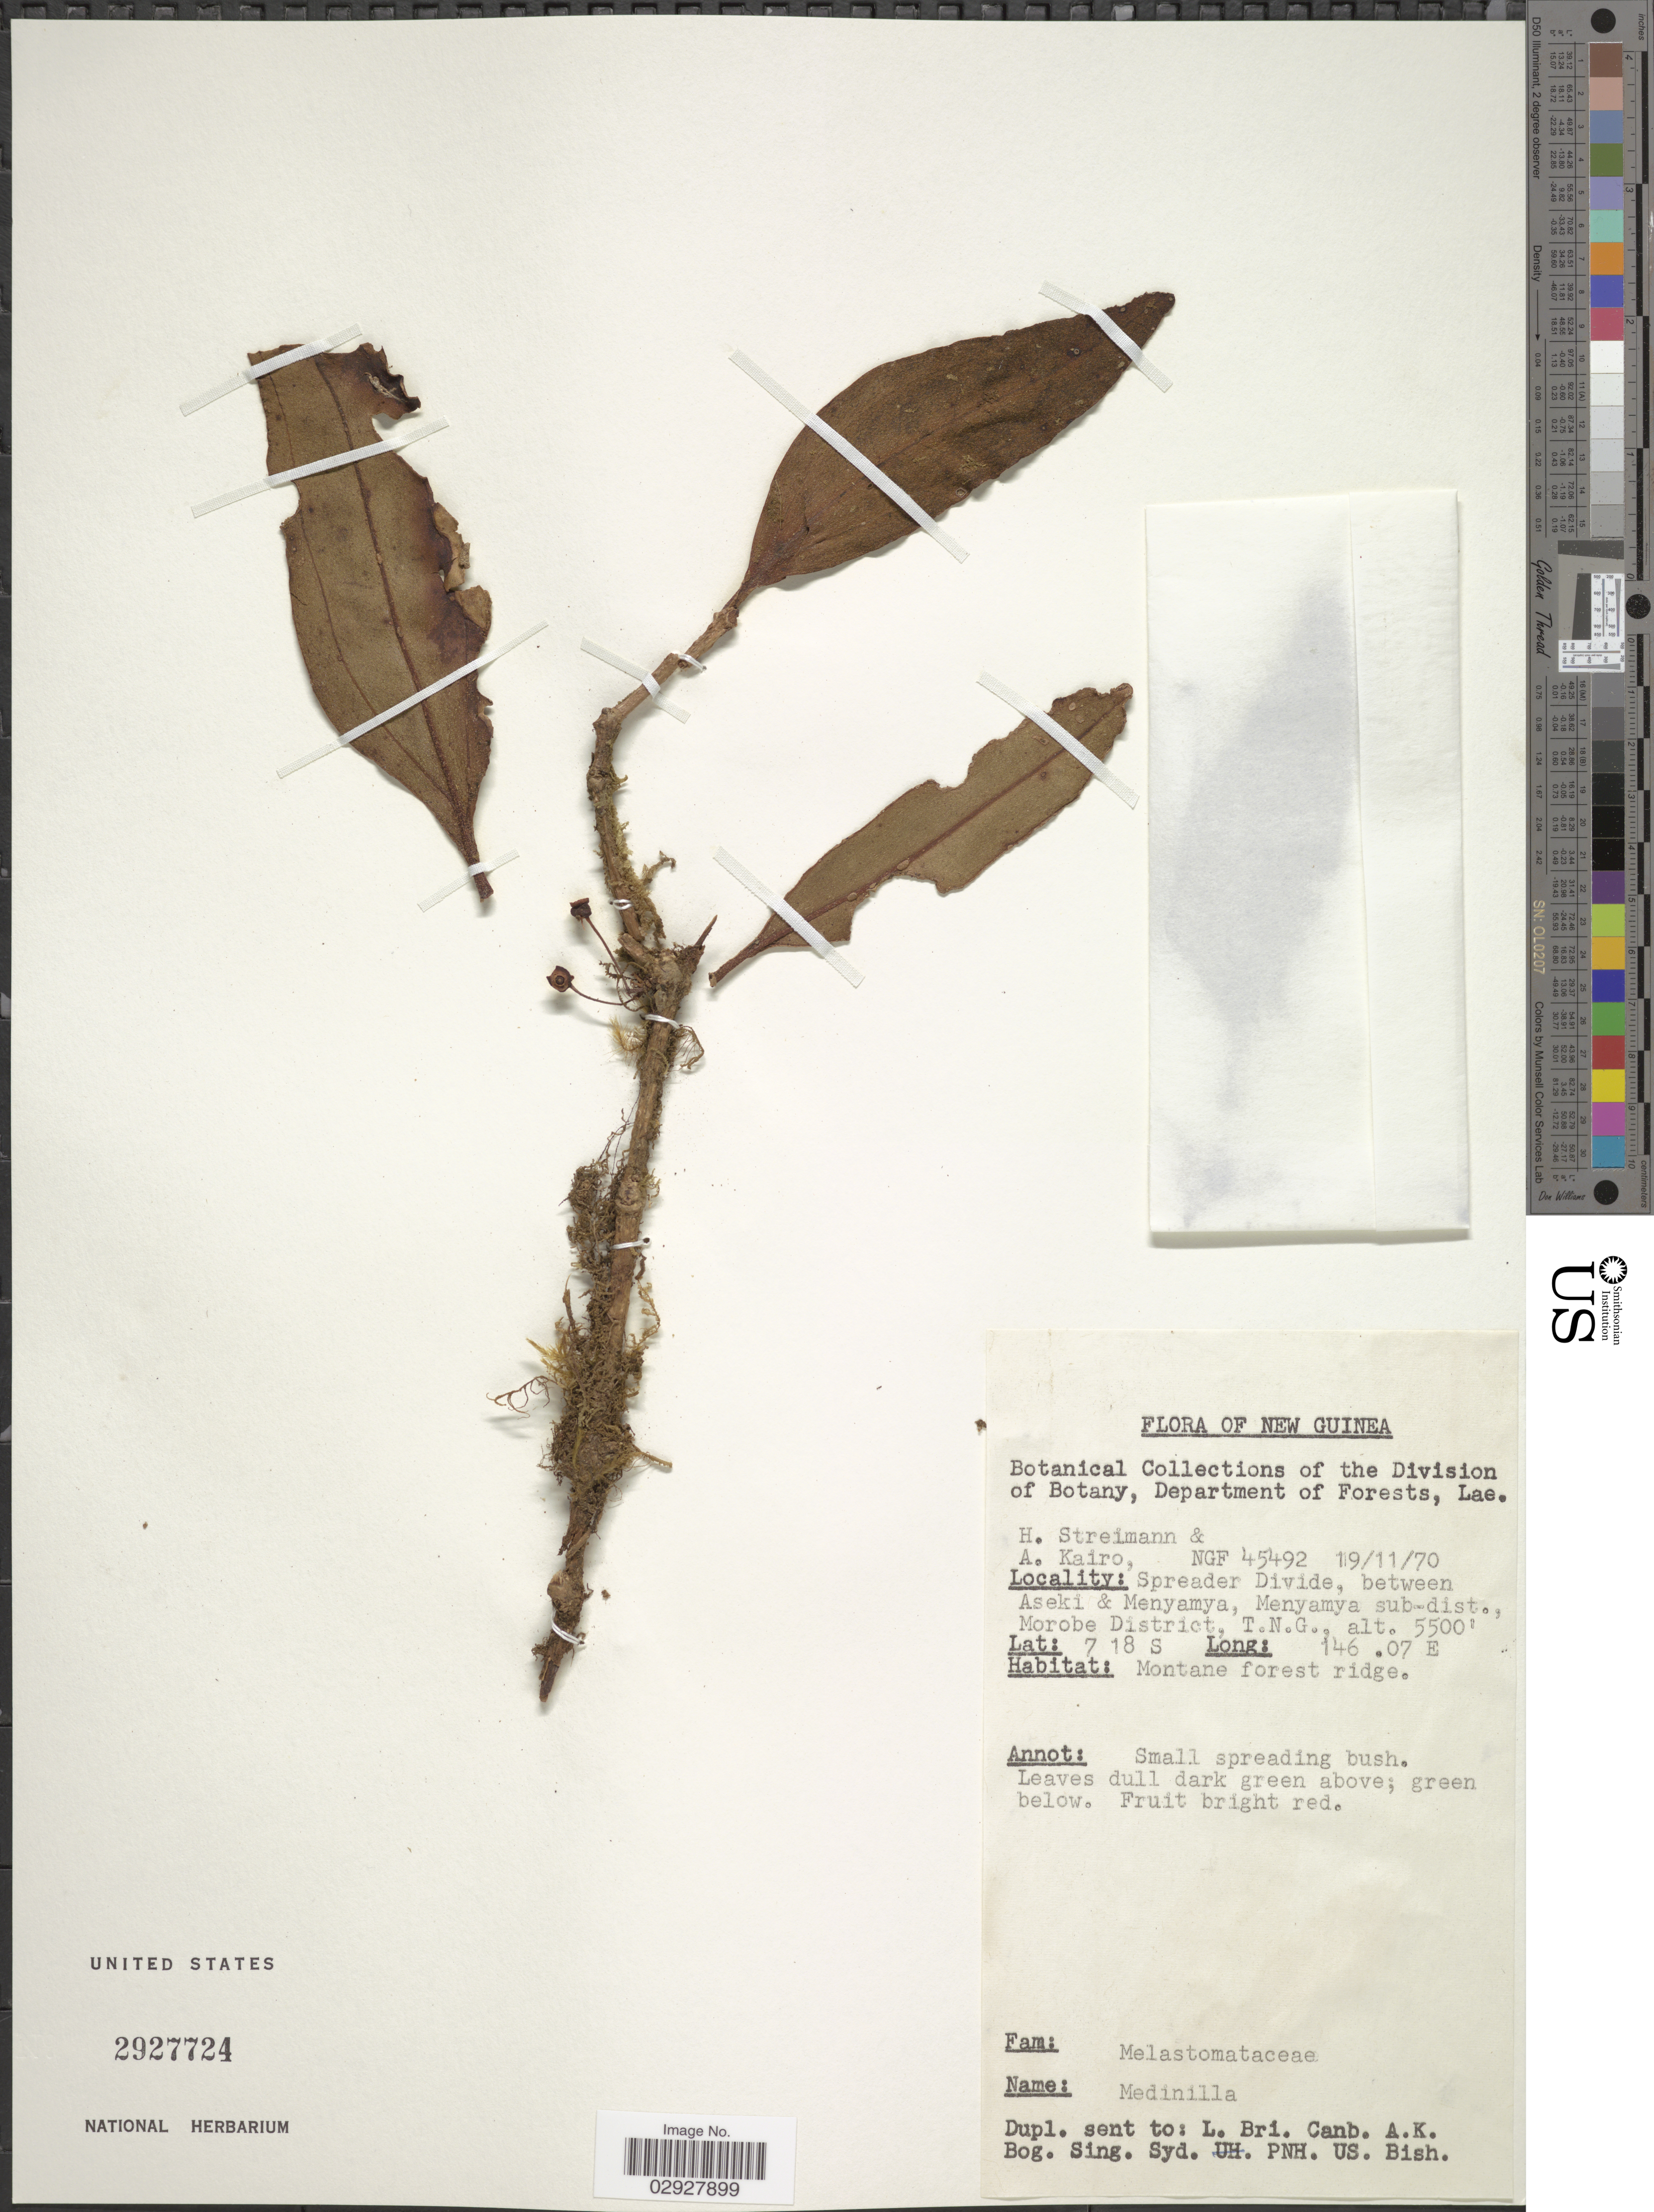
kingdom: Plantae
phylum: Tracheophyta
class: Magnoliopsida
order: Myrtales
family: Melastomataceae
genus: Medinilla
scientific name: Medinilla sp.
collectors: H. Streimann & A. Kairo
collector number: NGF 45492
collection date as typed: Transcribed d/m/y: 19/11/70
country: Papua New Guinea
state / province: Morobe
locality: Spreader Divide, between Aseki & Menyamya, Menyamya sub-dist., Morobe District, T.N.G., New Guinea.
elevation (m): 1676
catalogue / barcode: US 2927724